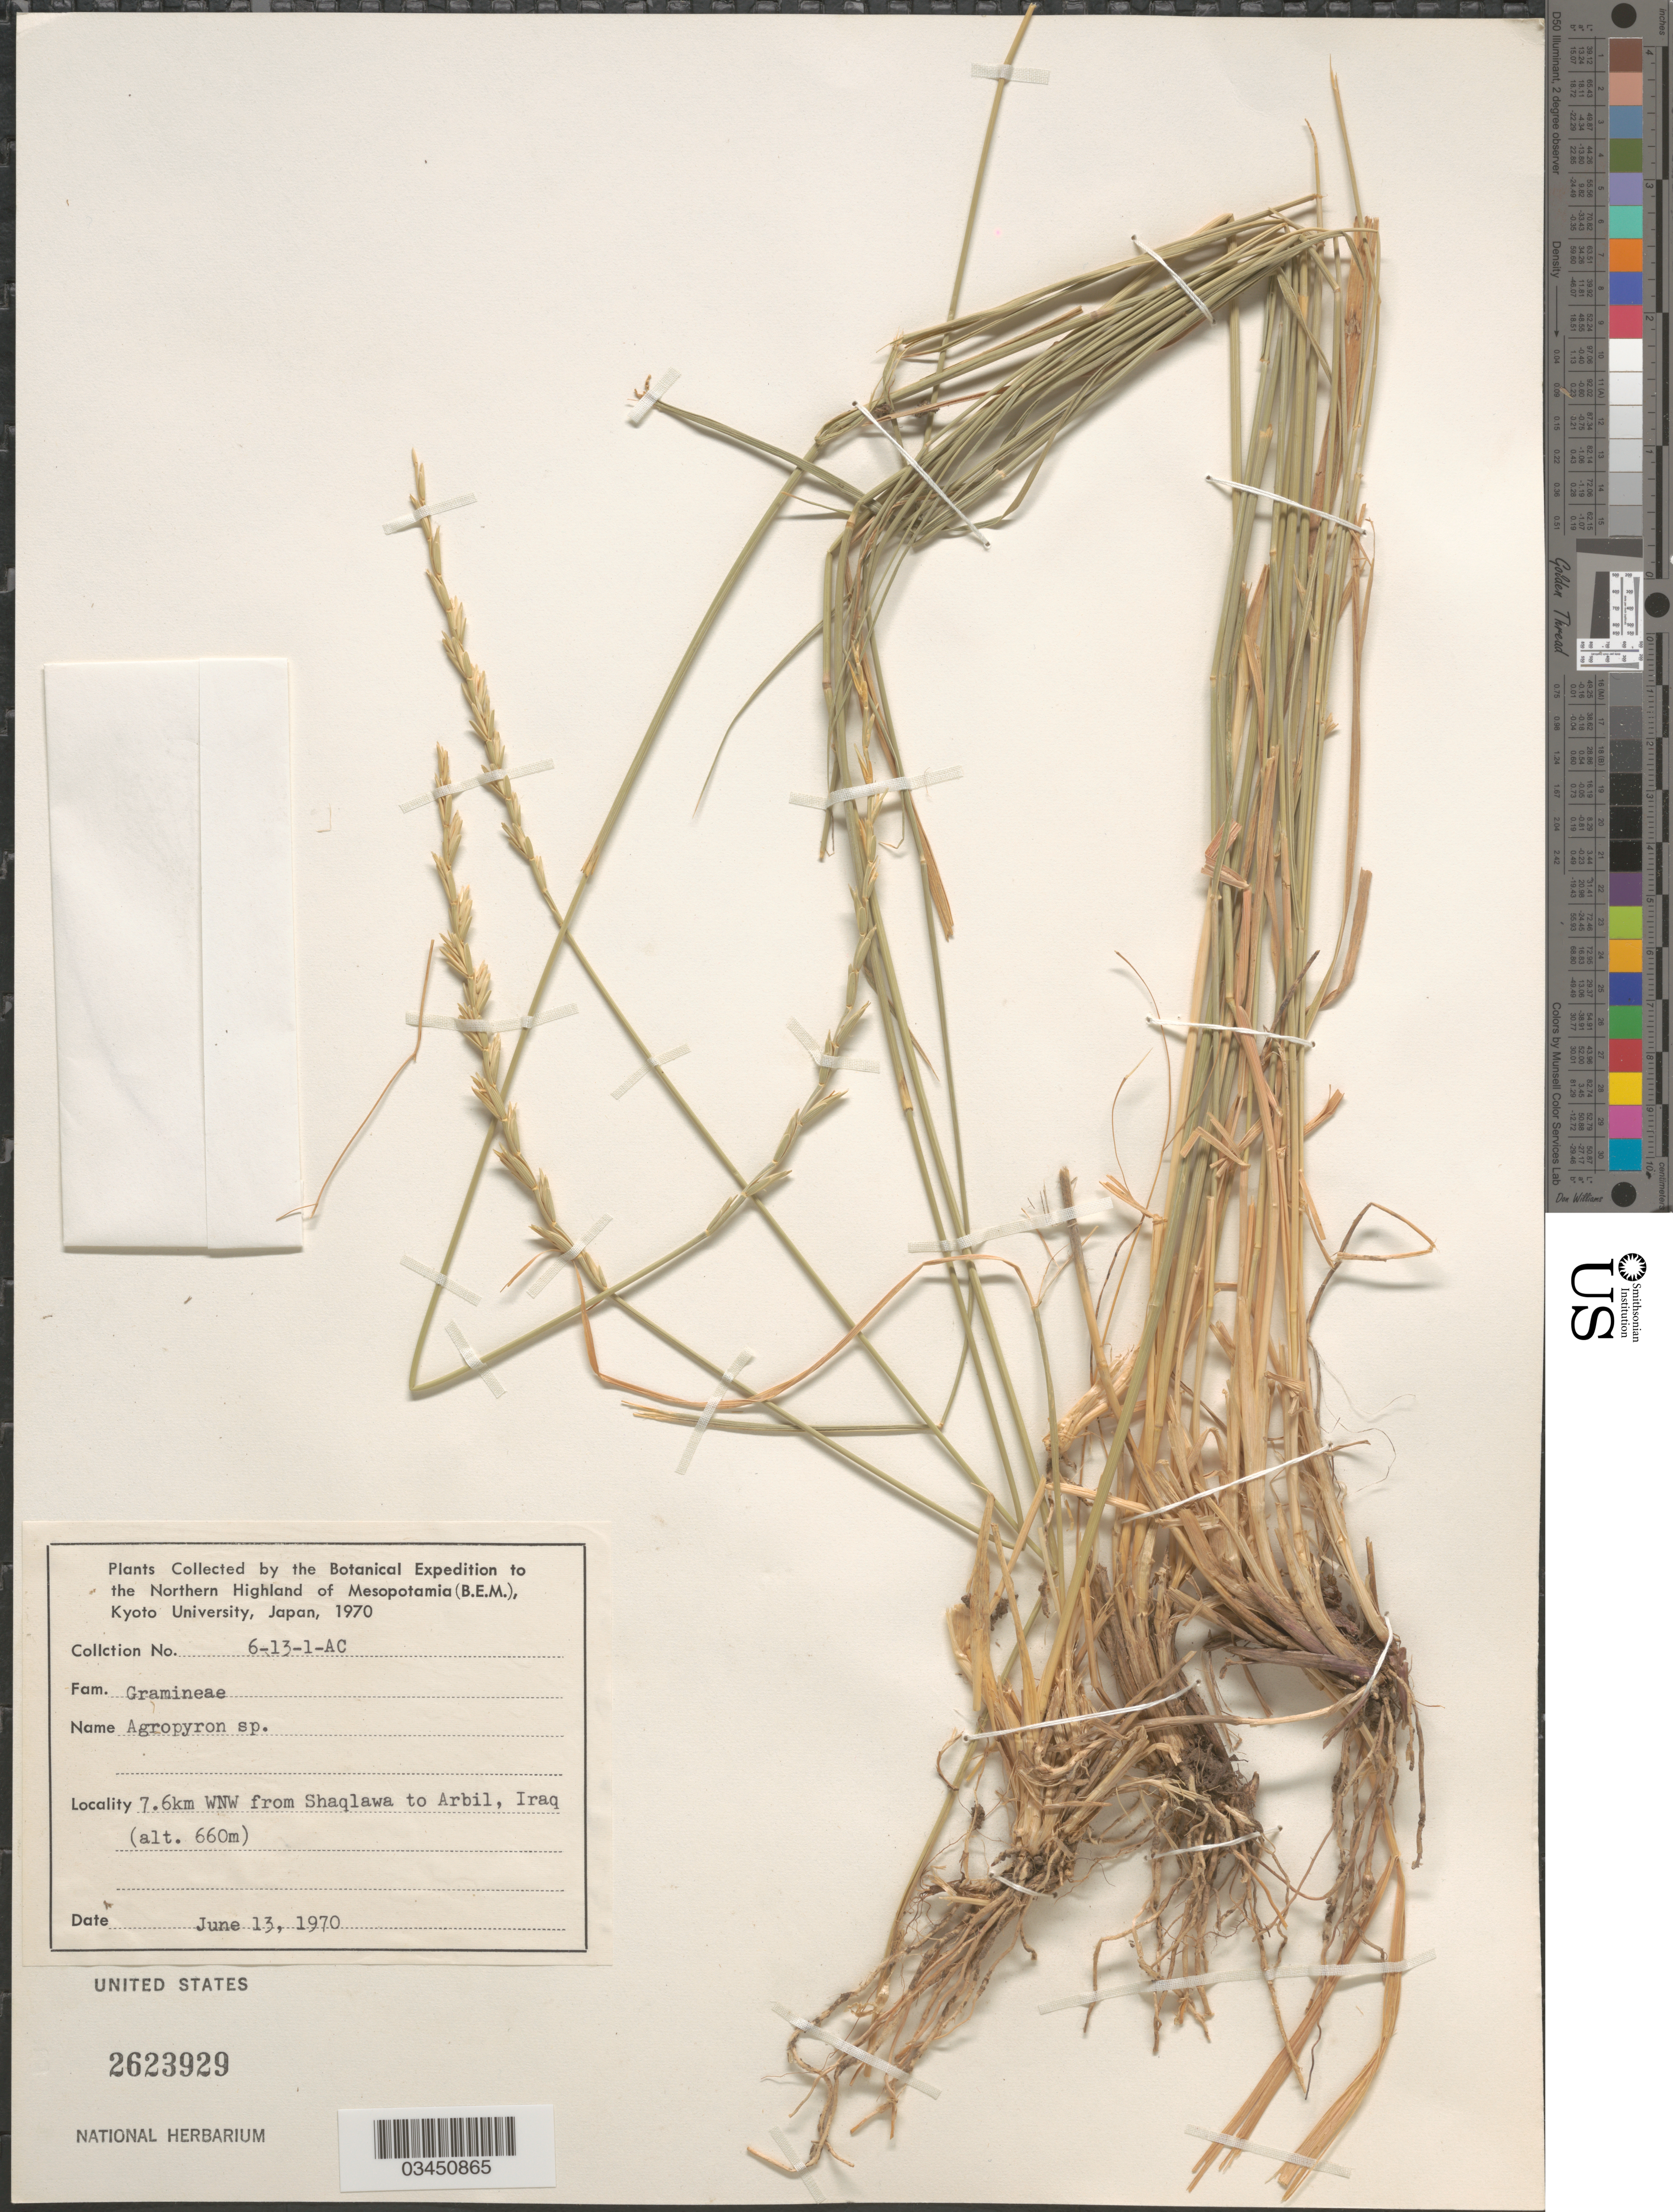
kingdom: Plantae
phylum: Tracheophyta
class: Liliopsida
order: Poales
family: Poaceae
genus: Elymus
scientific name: Elymus sp.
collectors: Botanical Expedition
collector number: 6-13-1-AC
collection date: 1970-06-13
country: Iraq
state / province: Arbīl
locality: To the Northern Highland of Mesopotamia (B. E. M.). 7.6km WNW from Shaqlawa to Arbil.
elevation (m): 660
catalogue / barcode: US 2623929